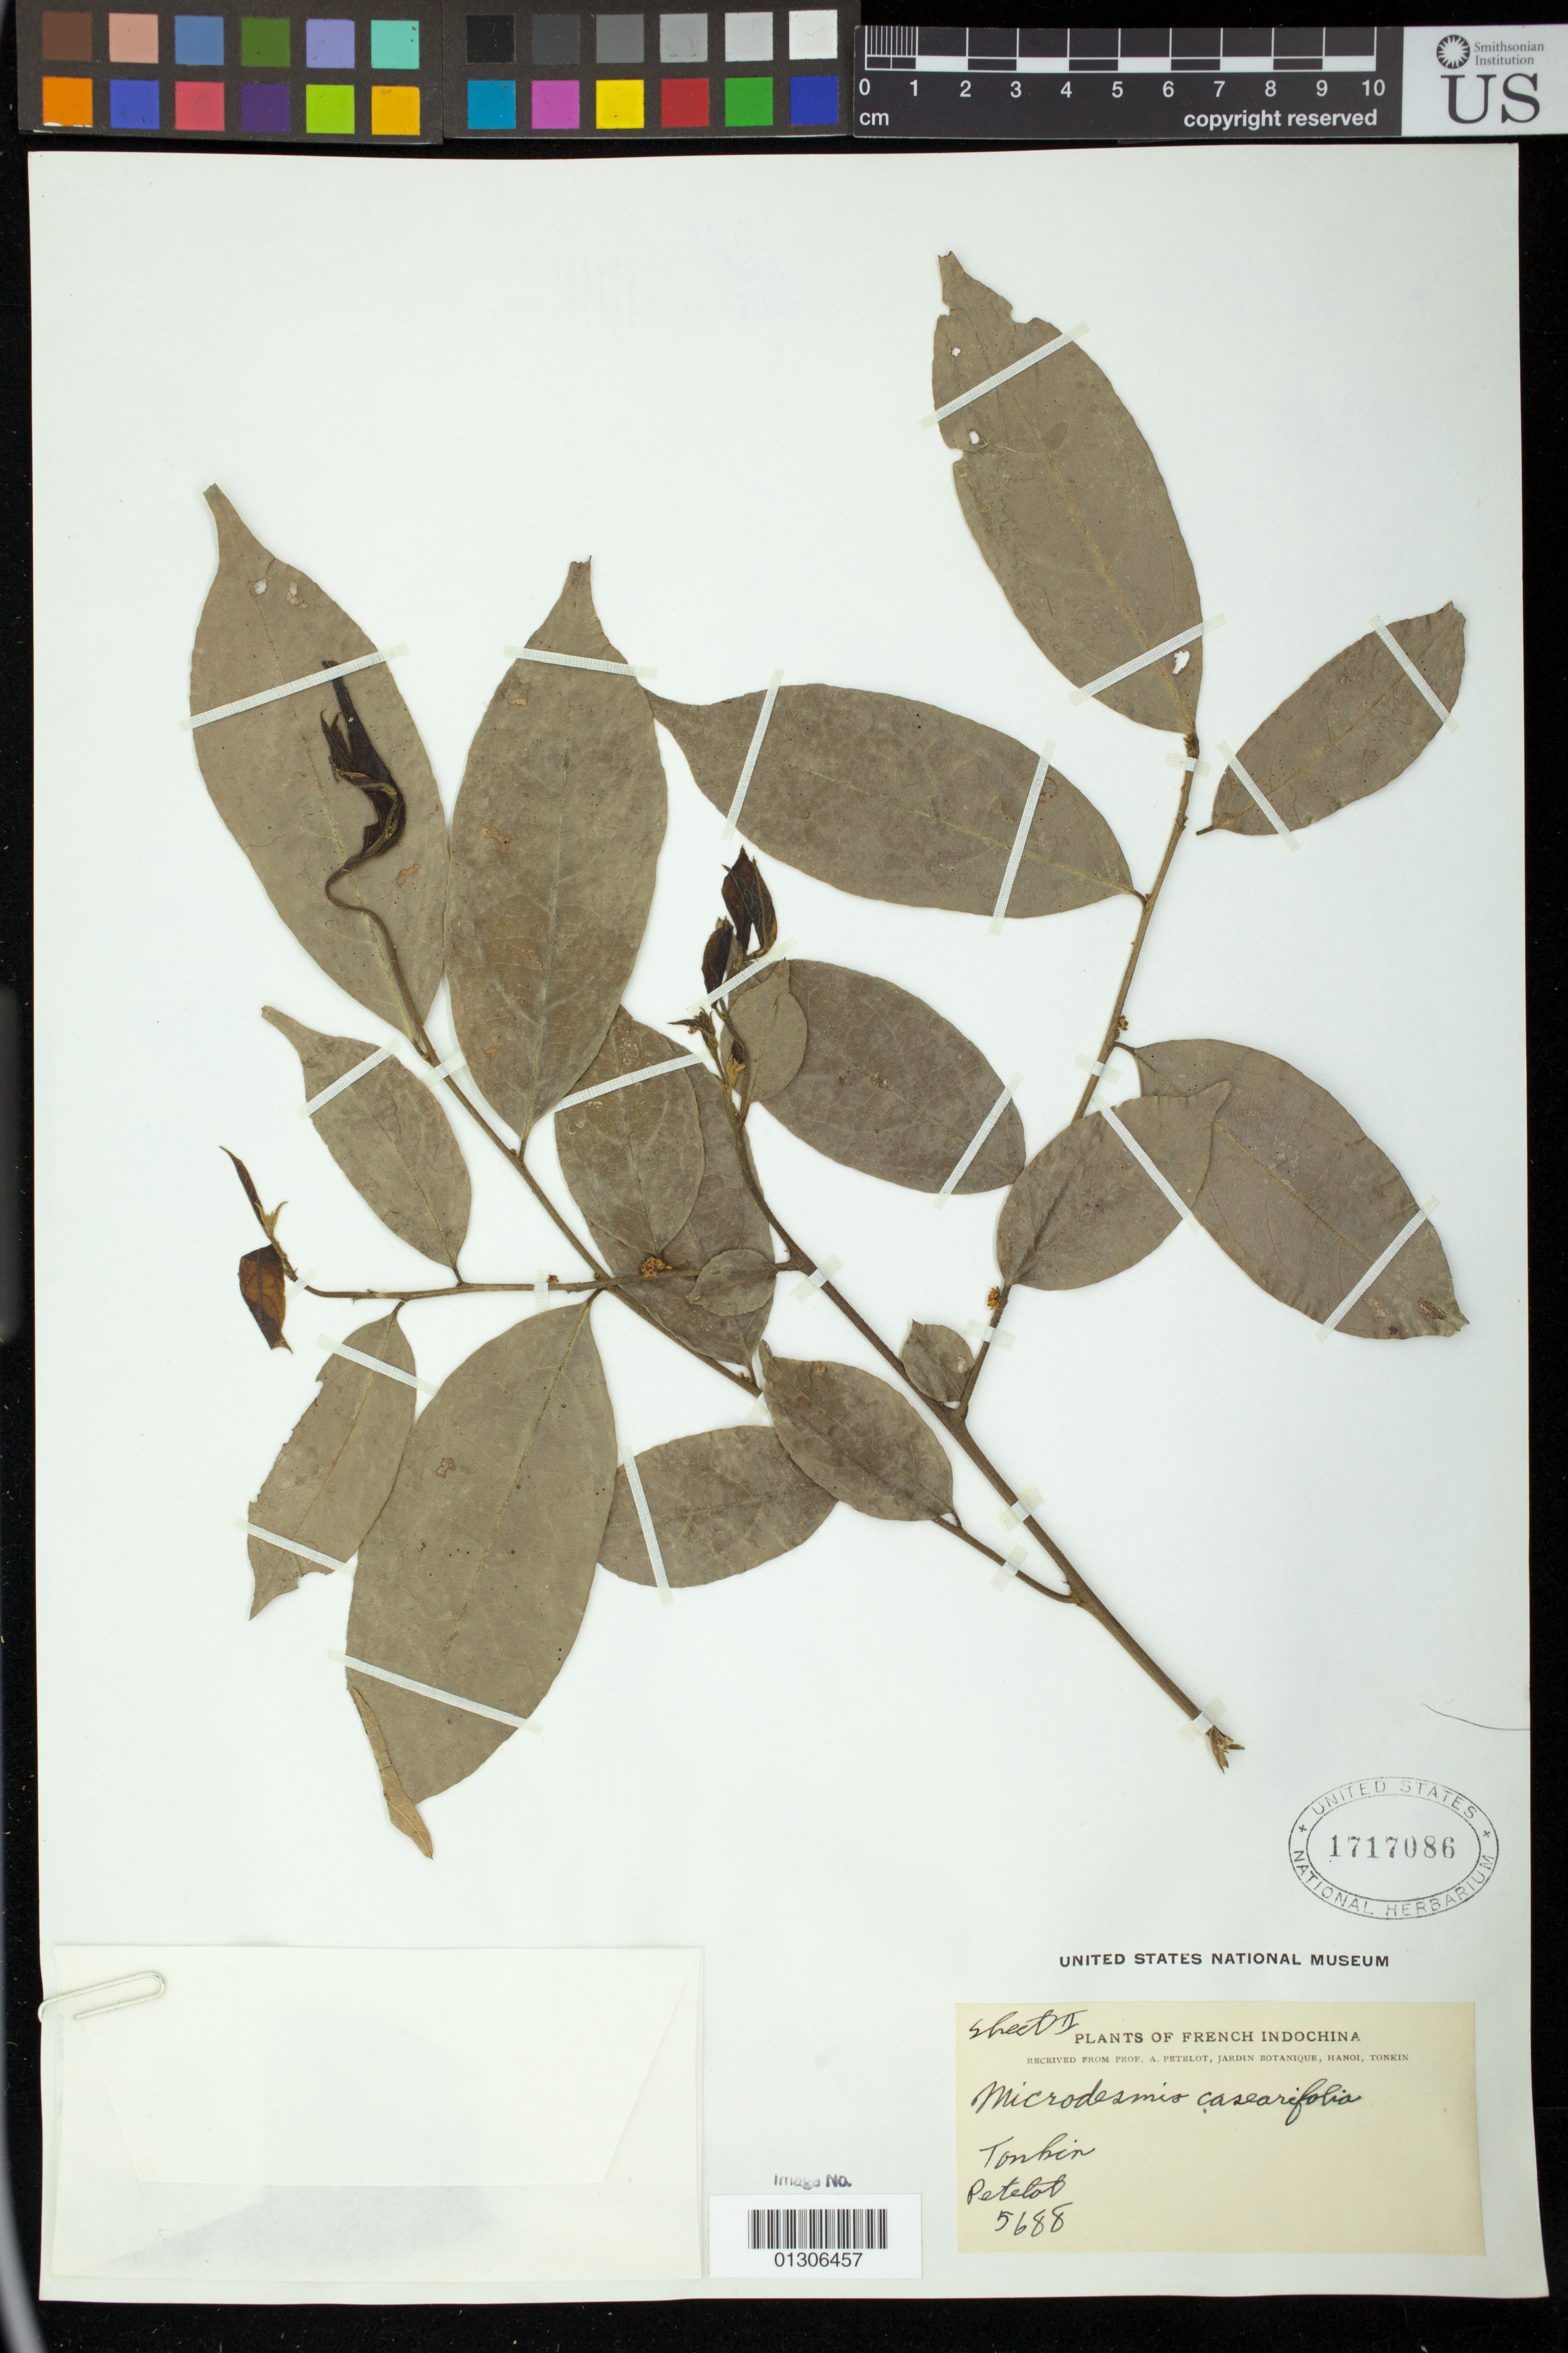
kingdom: Plantae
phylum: Tracheophyta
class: Magnoliopsida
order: Malpighiales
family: Pandaceae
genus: Microdesmis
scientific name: Microdesmis casearifolia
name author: Planch. & Hook.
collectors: ex. Herb. P. A. Petelot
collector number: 5688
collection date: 1913/1943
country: Vietnam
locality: Tonkin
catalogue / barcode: US 1717086